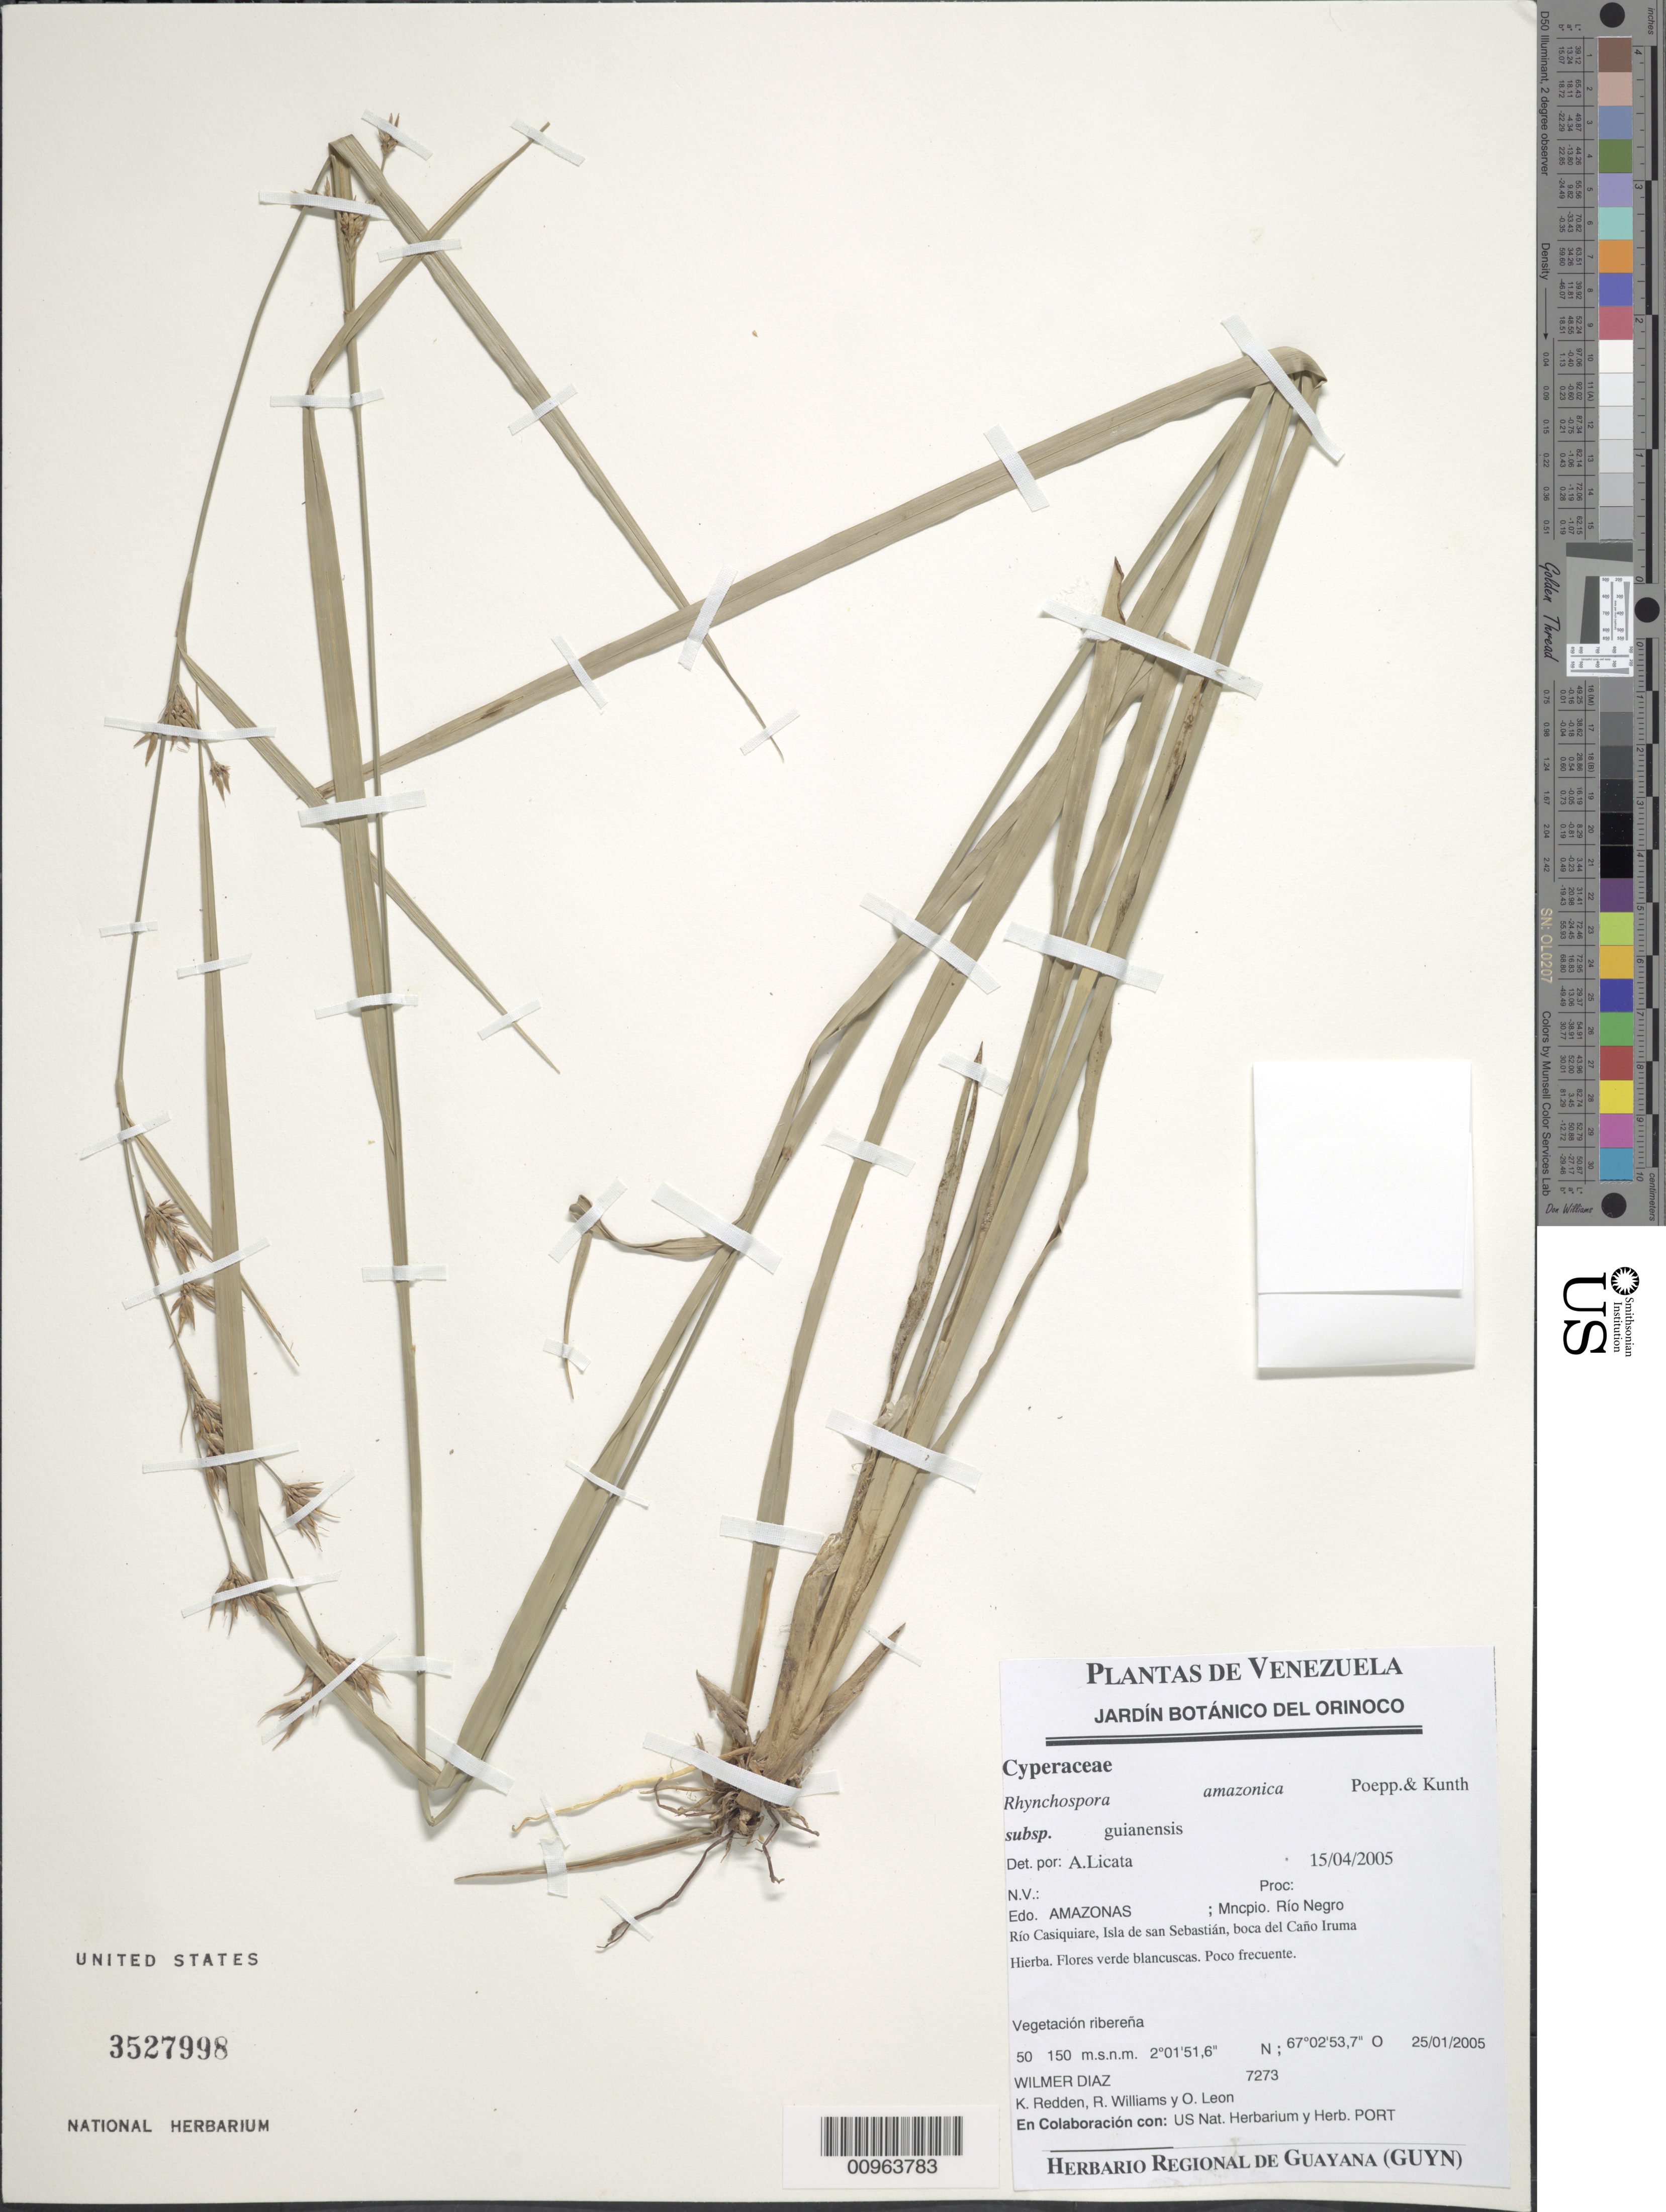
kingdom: Plantae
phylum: Tracheophyta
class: Liliopsida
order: Poales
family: Cyperaceae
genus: Rhynchospora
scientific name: Rhynchospora rionegrensis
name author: P. Weber & W.W. Thomas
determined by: Strong, Mark T., (BOT), Smithsonian Institution - National Museum of Natural History (UNITED STATES)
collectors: W. Díaz P., K. M. Redden, R. Williams & O. León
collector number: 7273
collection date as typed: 25-Jan-05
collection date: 2005-01-25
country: Venezuela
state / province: Amazonas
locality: Mun. Río Negro, Río Casiquaire, Isla de San Sebastián, boca del Caño Iruma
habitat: Vegetation riberena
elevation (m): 50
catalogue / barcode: US 3527998